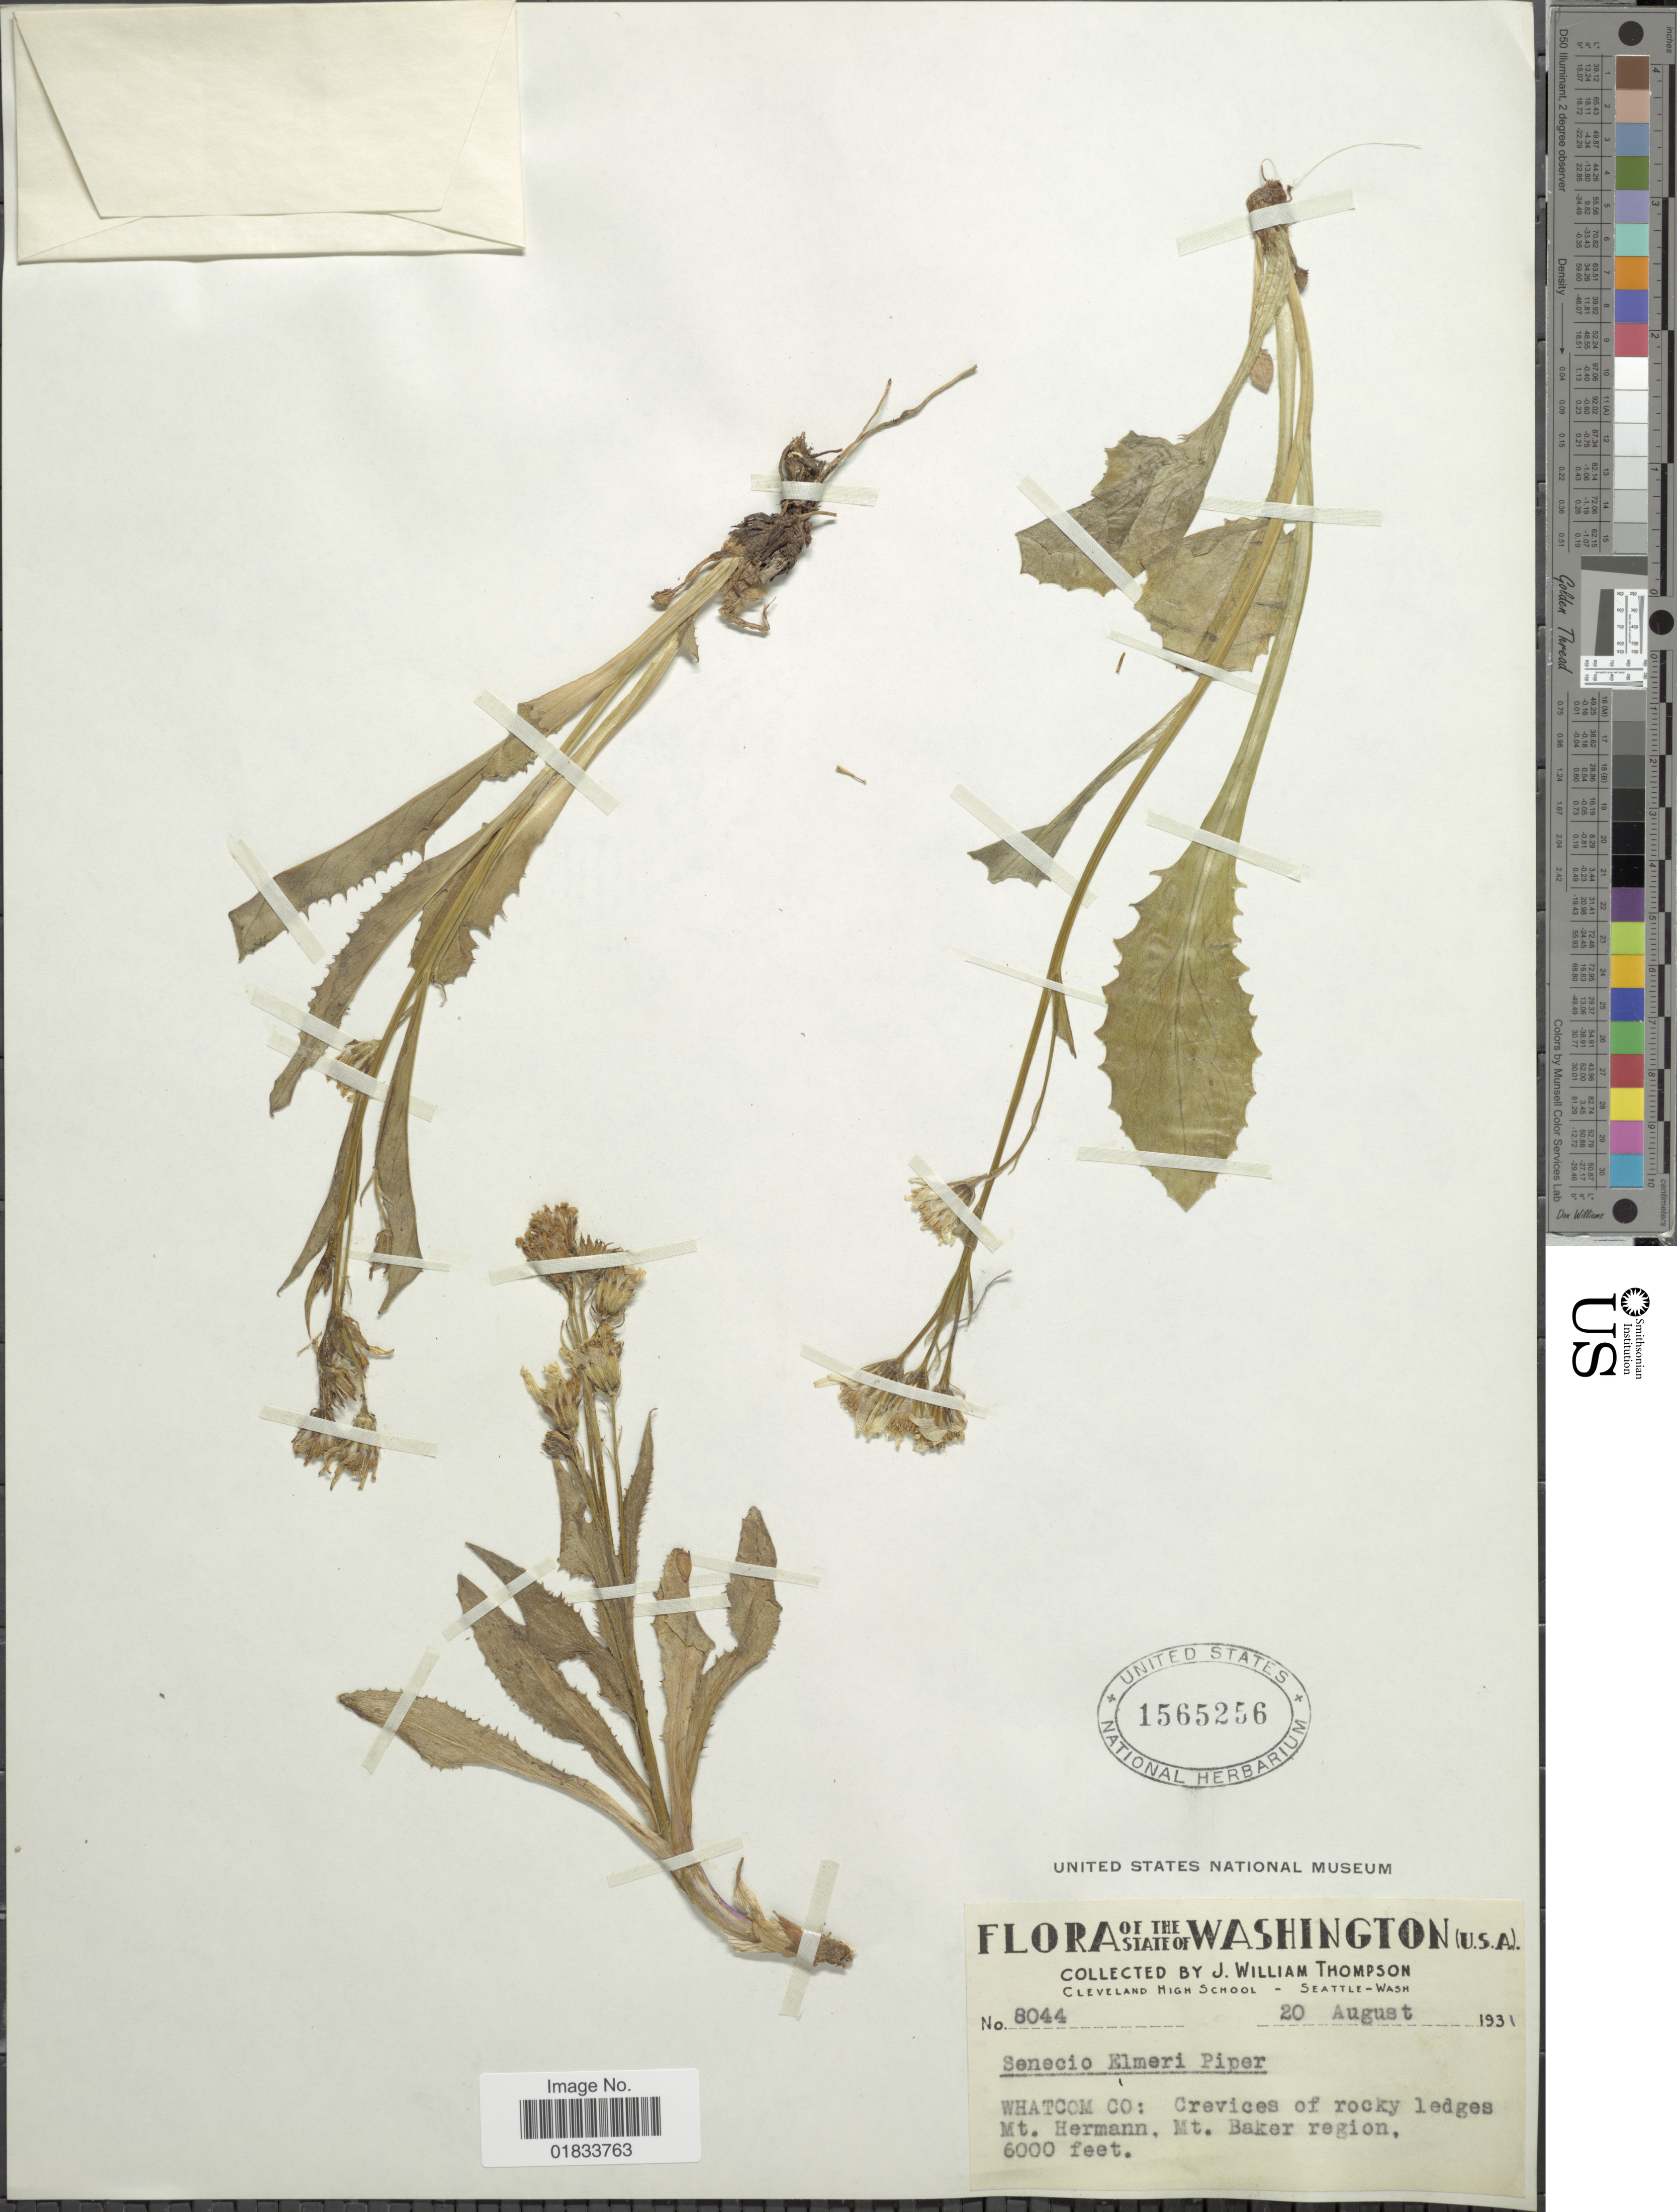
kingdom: Plantae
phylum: Tracheophyta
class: Magnoliopsida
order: Asterales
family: Asteraceae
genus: Senecio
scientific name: Senecio elmeri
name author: Piper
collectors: J. W. Thompson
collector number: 8044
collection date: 1931-08-20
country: United States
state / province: Washington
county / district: Whitman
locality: Whatcom Co: Crevices of rocky ledges Mt. Hermann, Mt. Baker region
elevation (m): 1829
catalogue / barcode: US 1565256